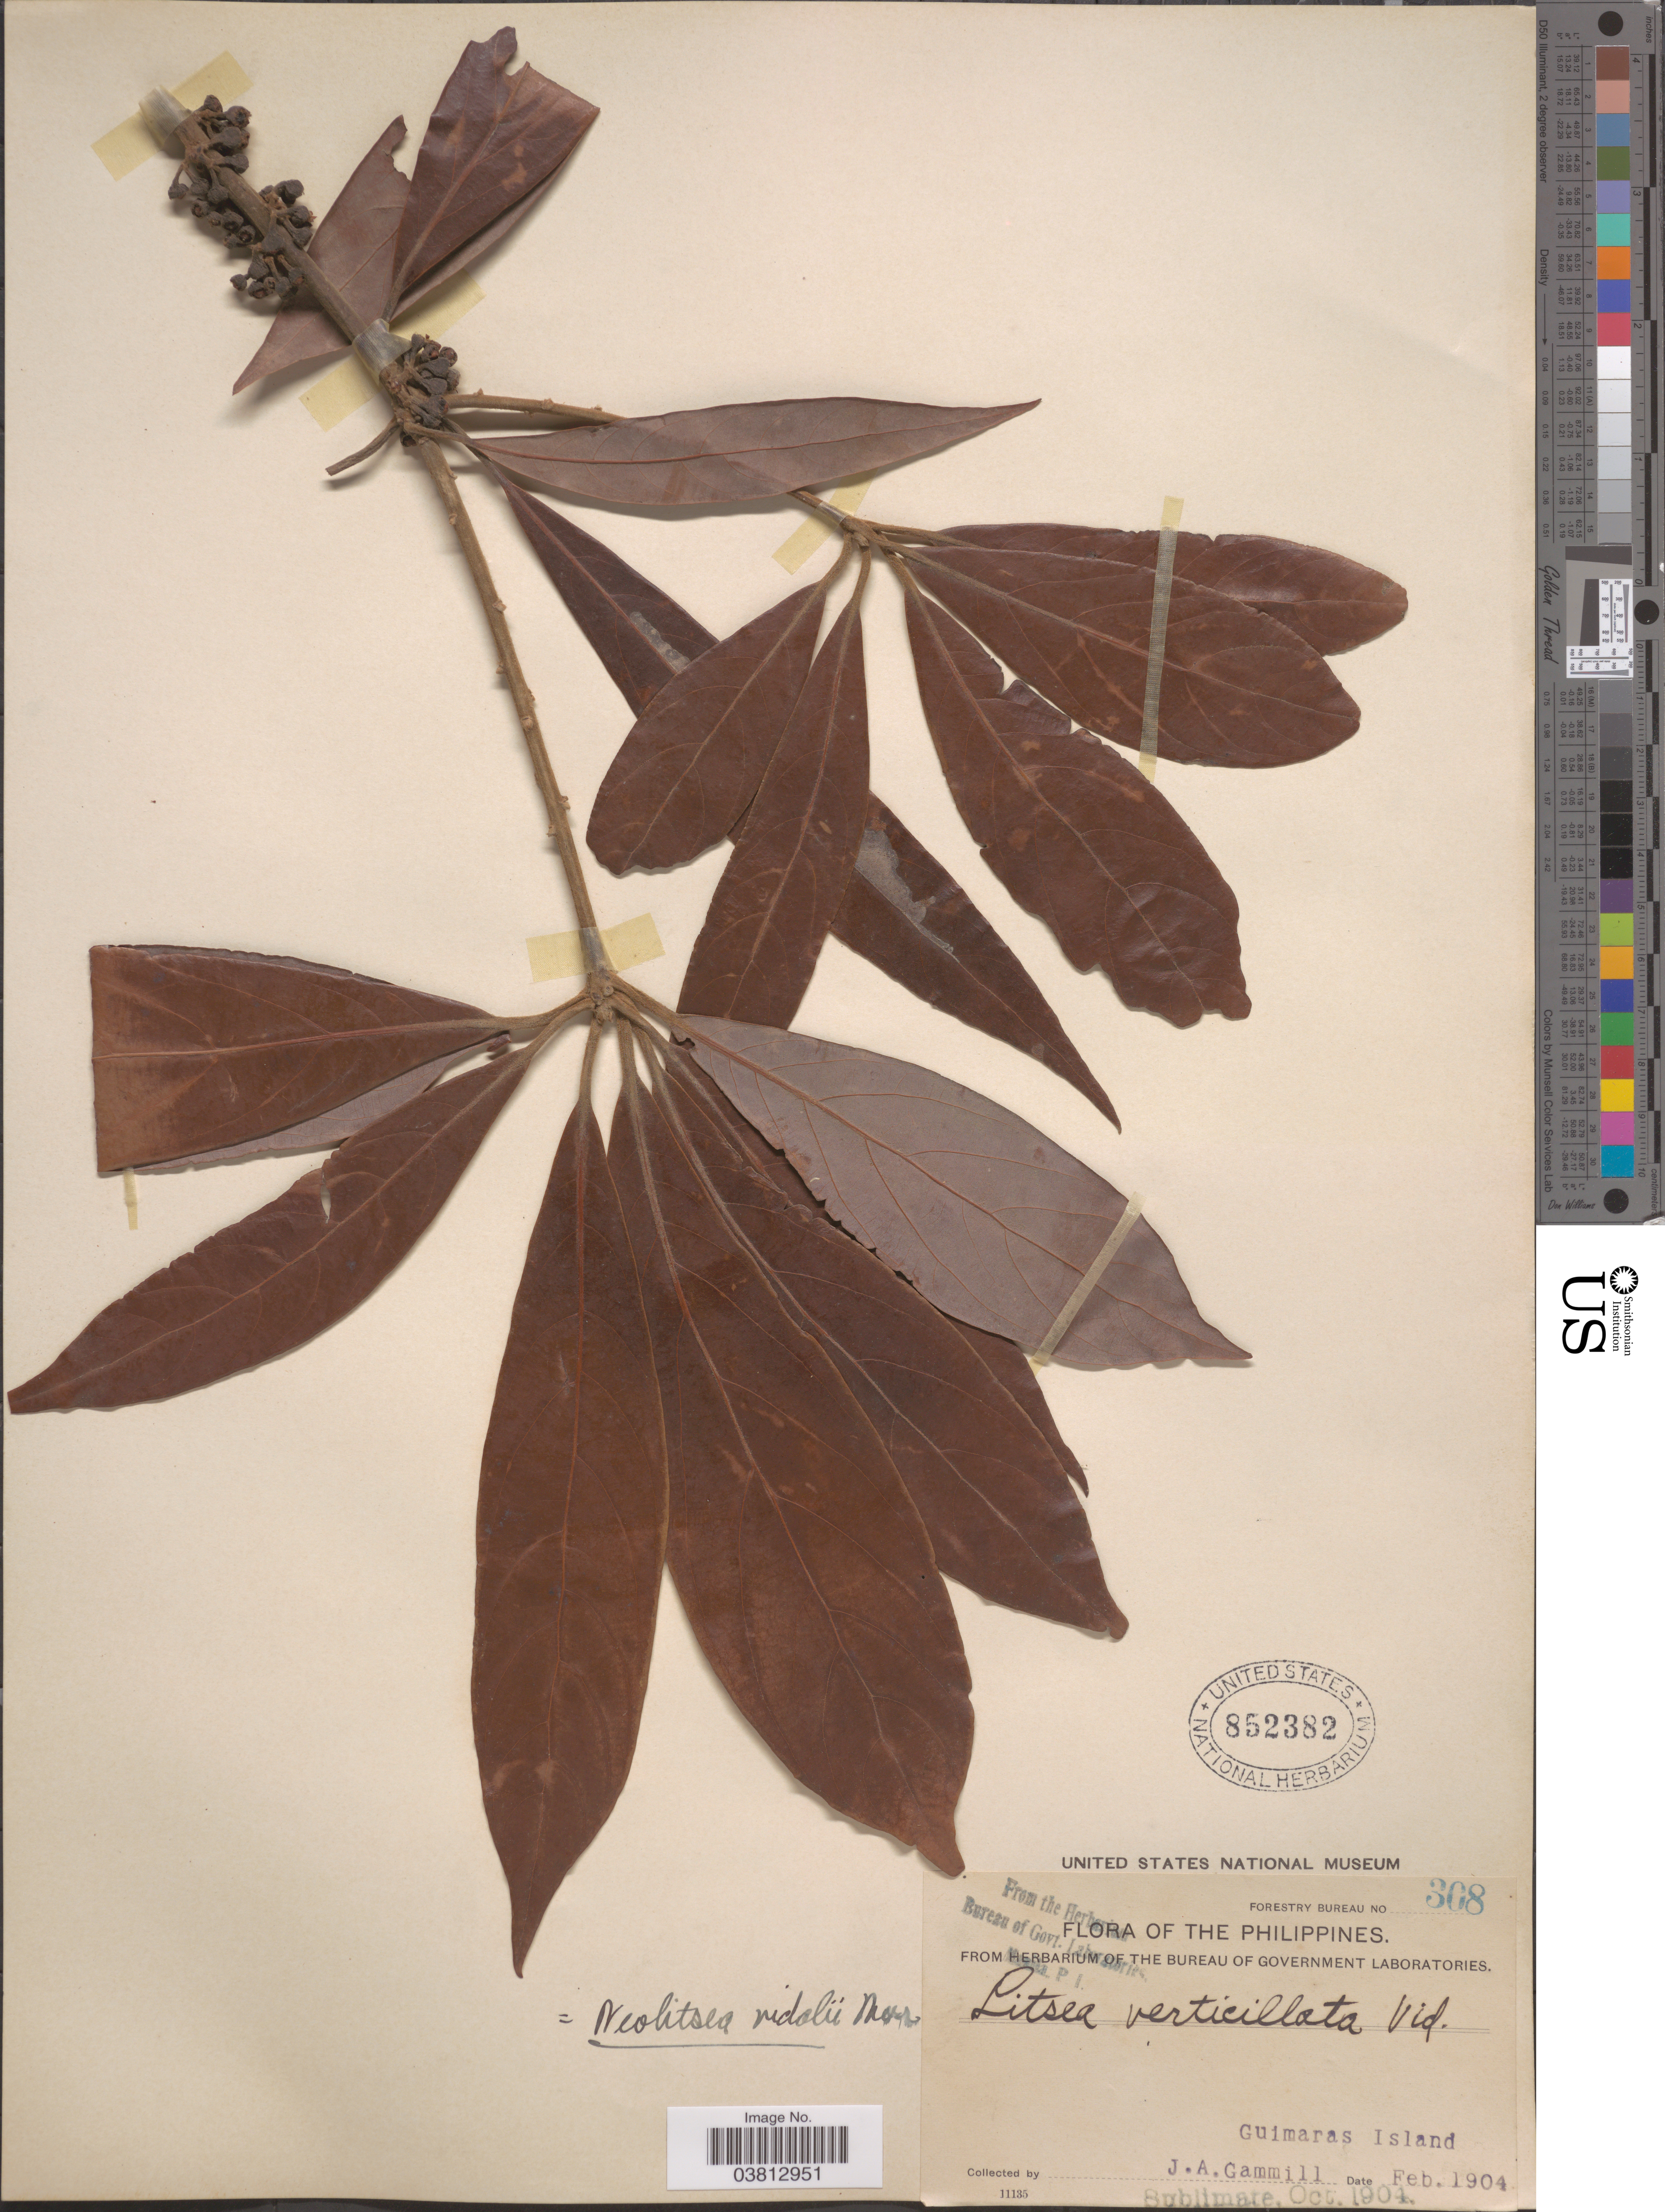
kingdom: Plantae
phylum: Tracheophyta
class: Magnoliopsida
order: Laurales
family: Lauraceae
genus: Neolitsea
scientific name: Neolitsea vidalii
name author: Merr.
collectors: J. Gammill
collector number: Forestry Bureau 308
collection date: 1904-02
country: Philippines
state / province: Western Visayas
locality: Guimaras Island.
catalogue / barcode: US 852382